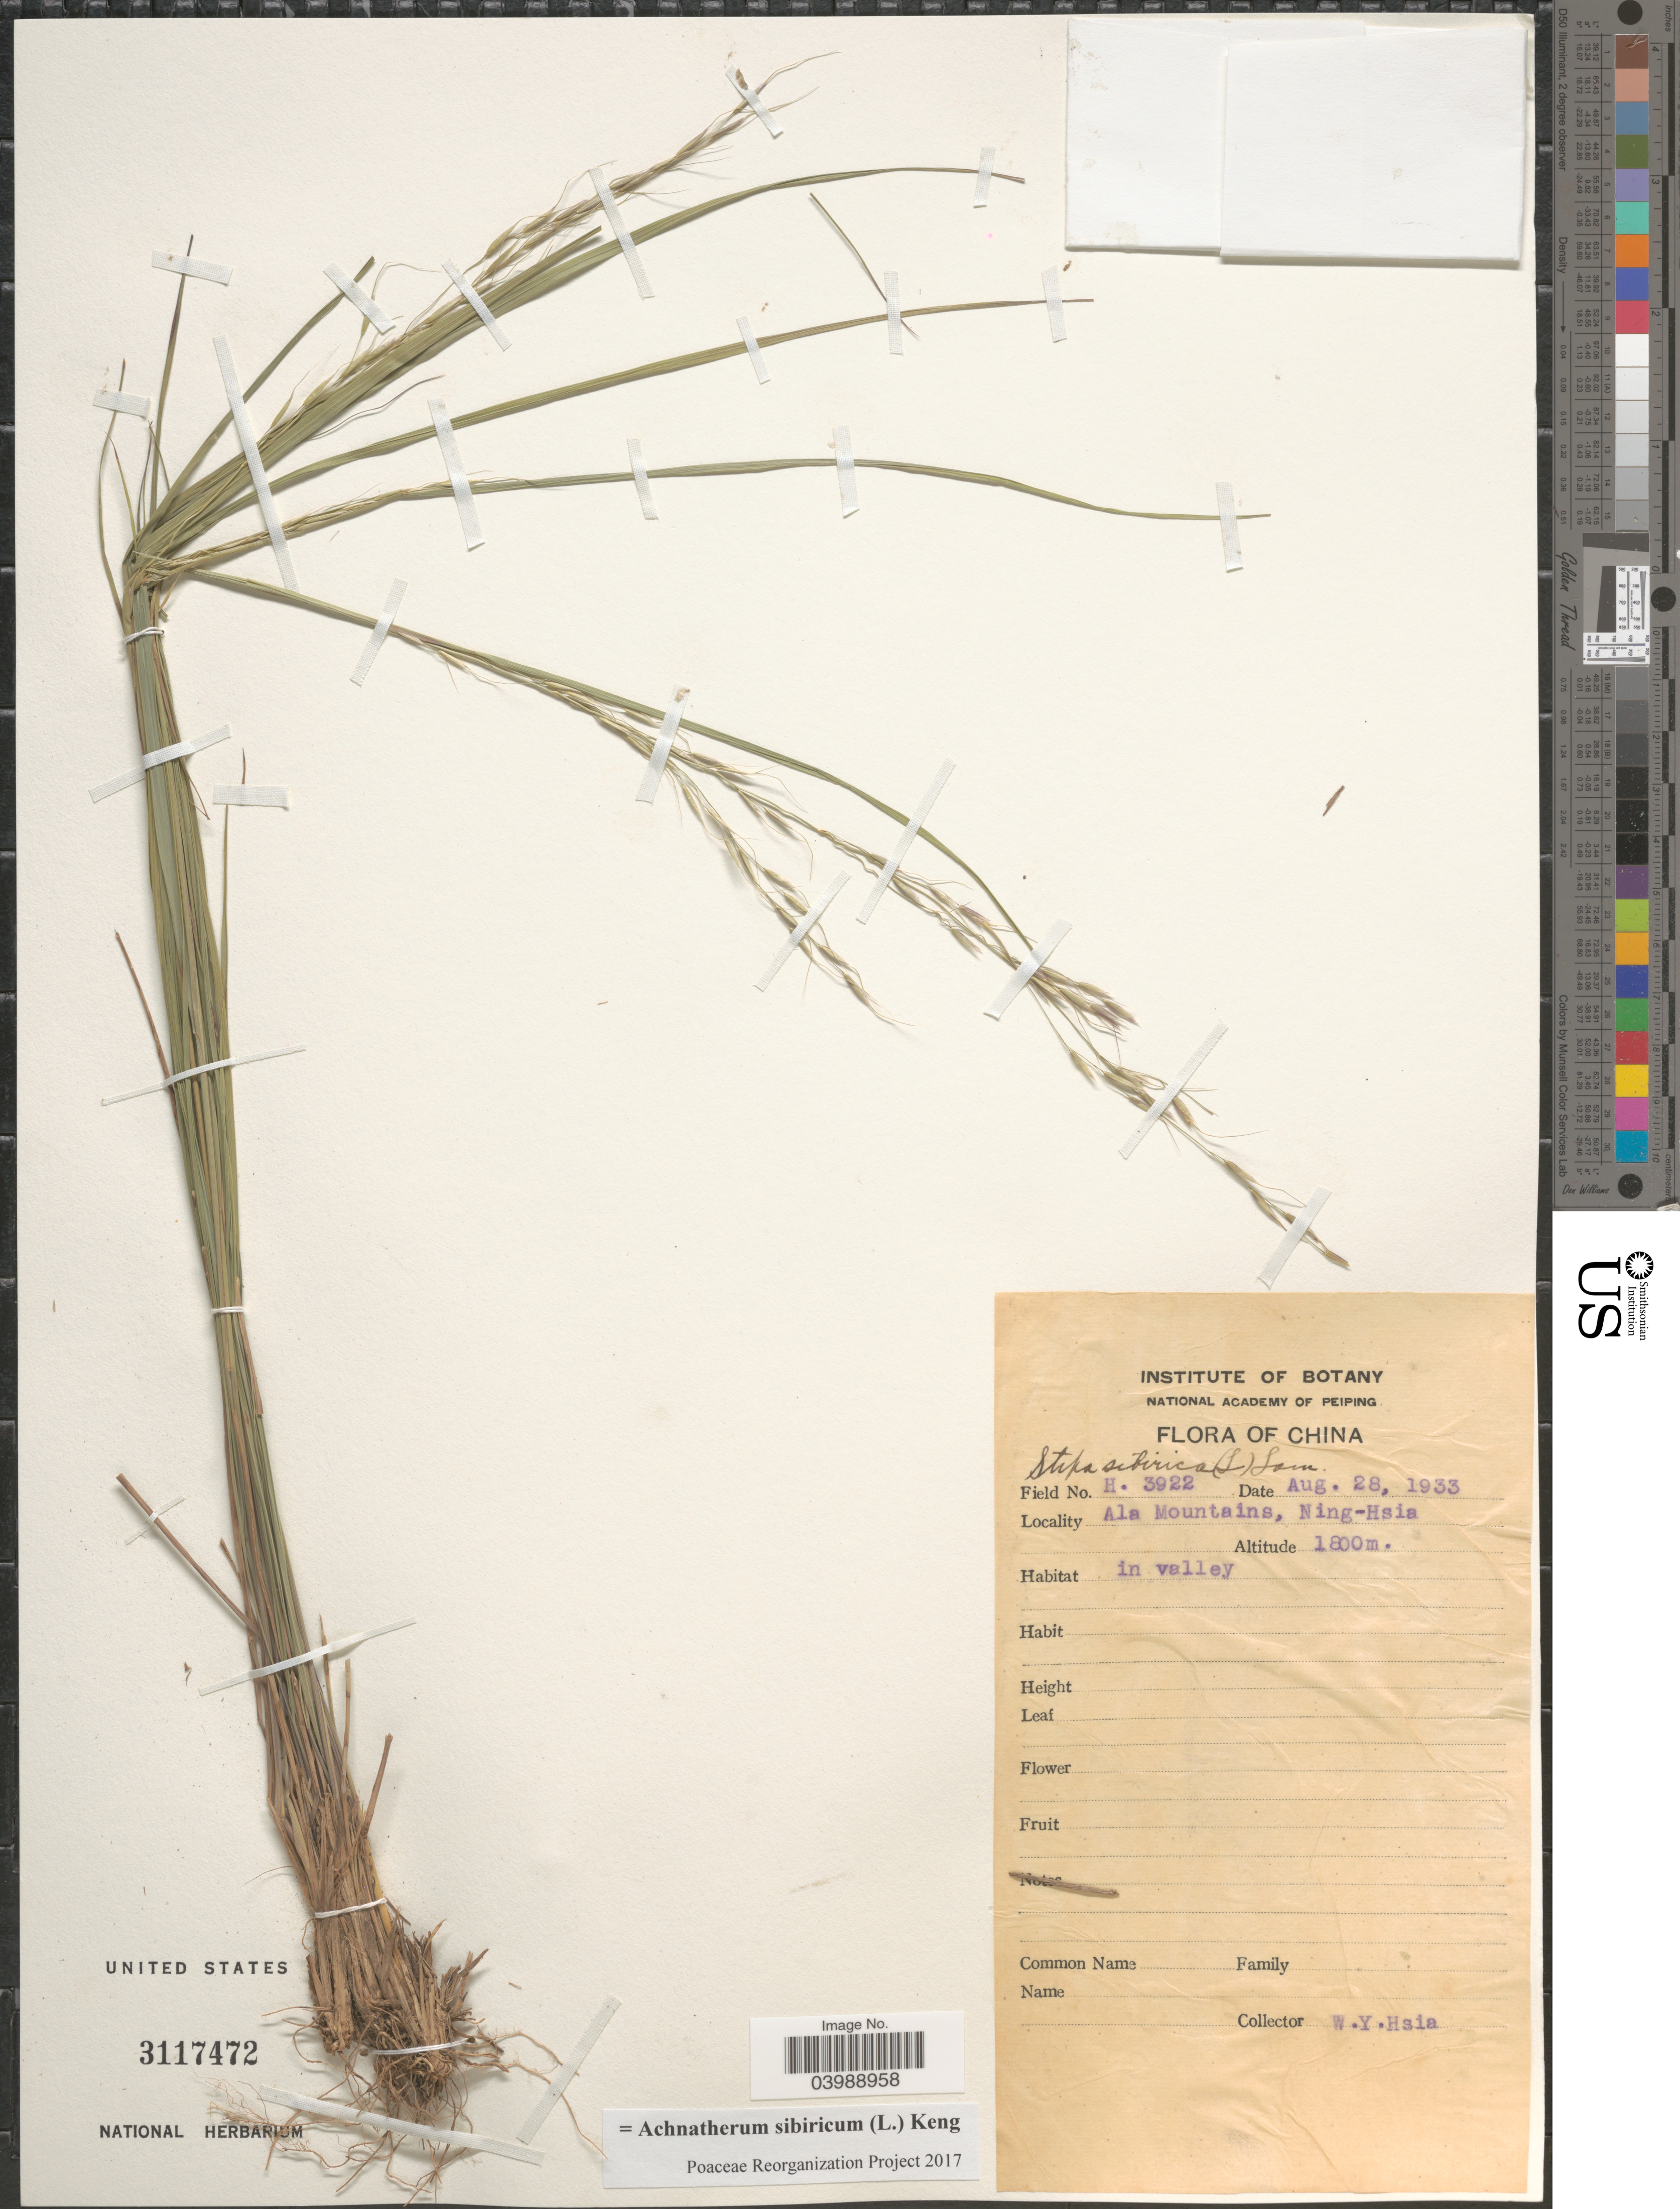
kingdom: Plantae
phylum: Tracheophyta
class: Liliopsida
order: Poales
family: Poaceae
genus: Achnatherum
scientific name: Achnatherum sibiricum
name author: (L.) Keng ex Tzvelev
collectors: W. Hsia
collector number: H3922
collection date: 1933-08-28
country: China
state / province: Ningxia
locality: Ala Mountains, Ning-Hsia.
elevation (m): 1800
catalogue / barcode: US 3117472